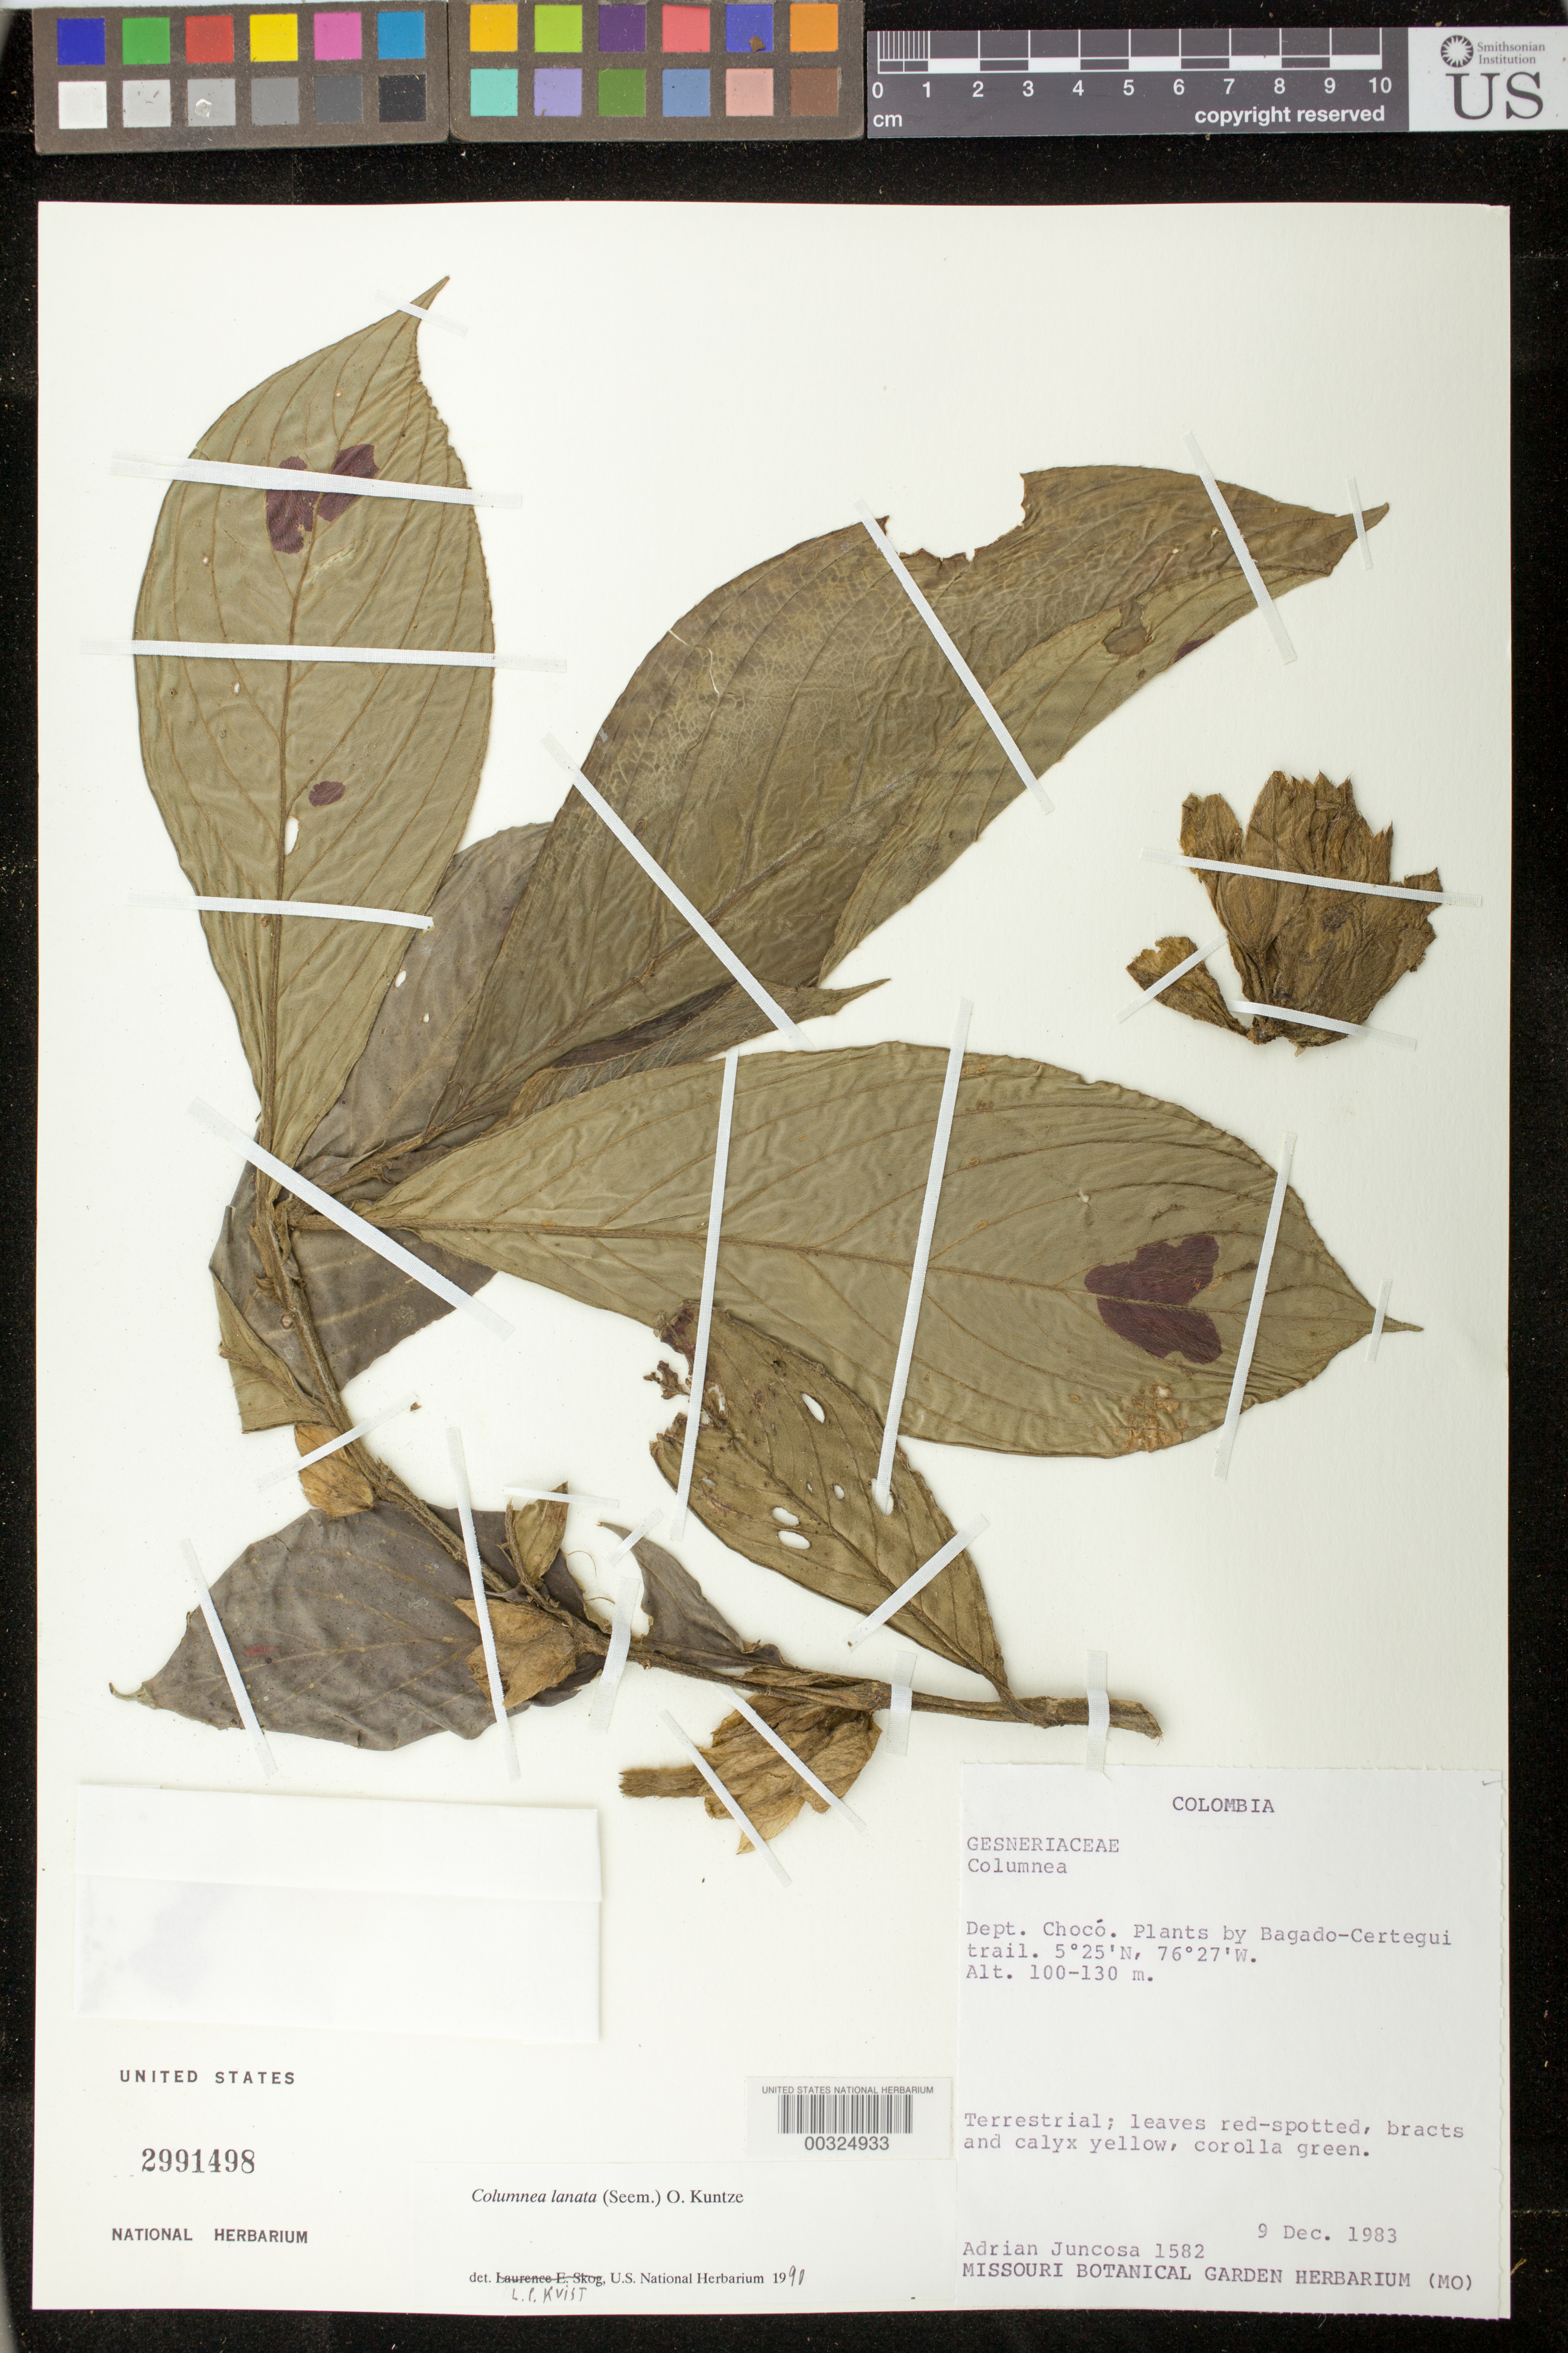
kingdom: Plantae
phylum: Tracheophyta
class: Magnoliopsida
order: Lamiales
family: Gesneriaceae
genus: Columnea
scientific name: Columnea lanata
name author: (Seem.) Kuntze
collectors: A. Juncosa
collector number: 1582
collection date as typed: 09 Dec 1983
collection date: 1983-12-09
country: Colombia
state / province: Chocó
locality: By Bagado-Certegui trail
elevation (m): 100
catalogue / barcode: US 2991498